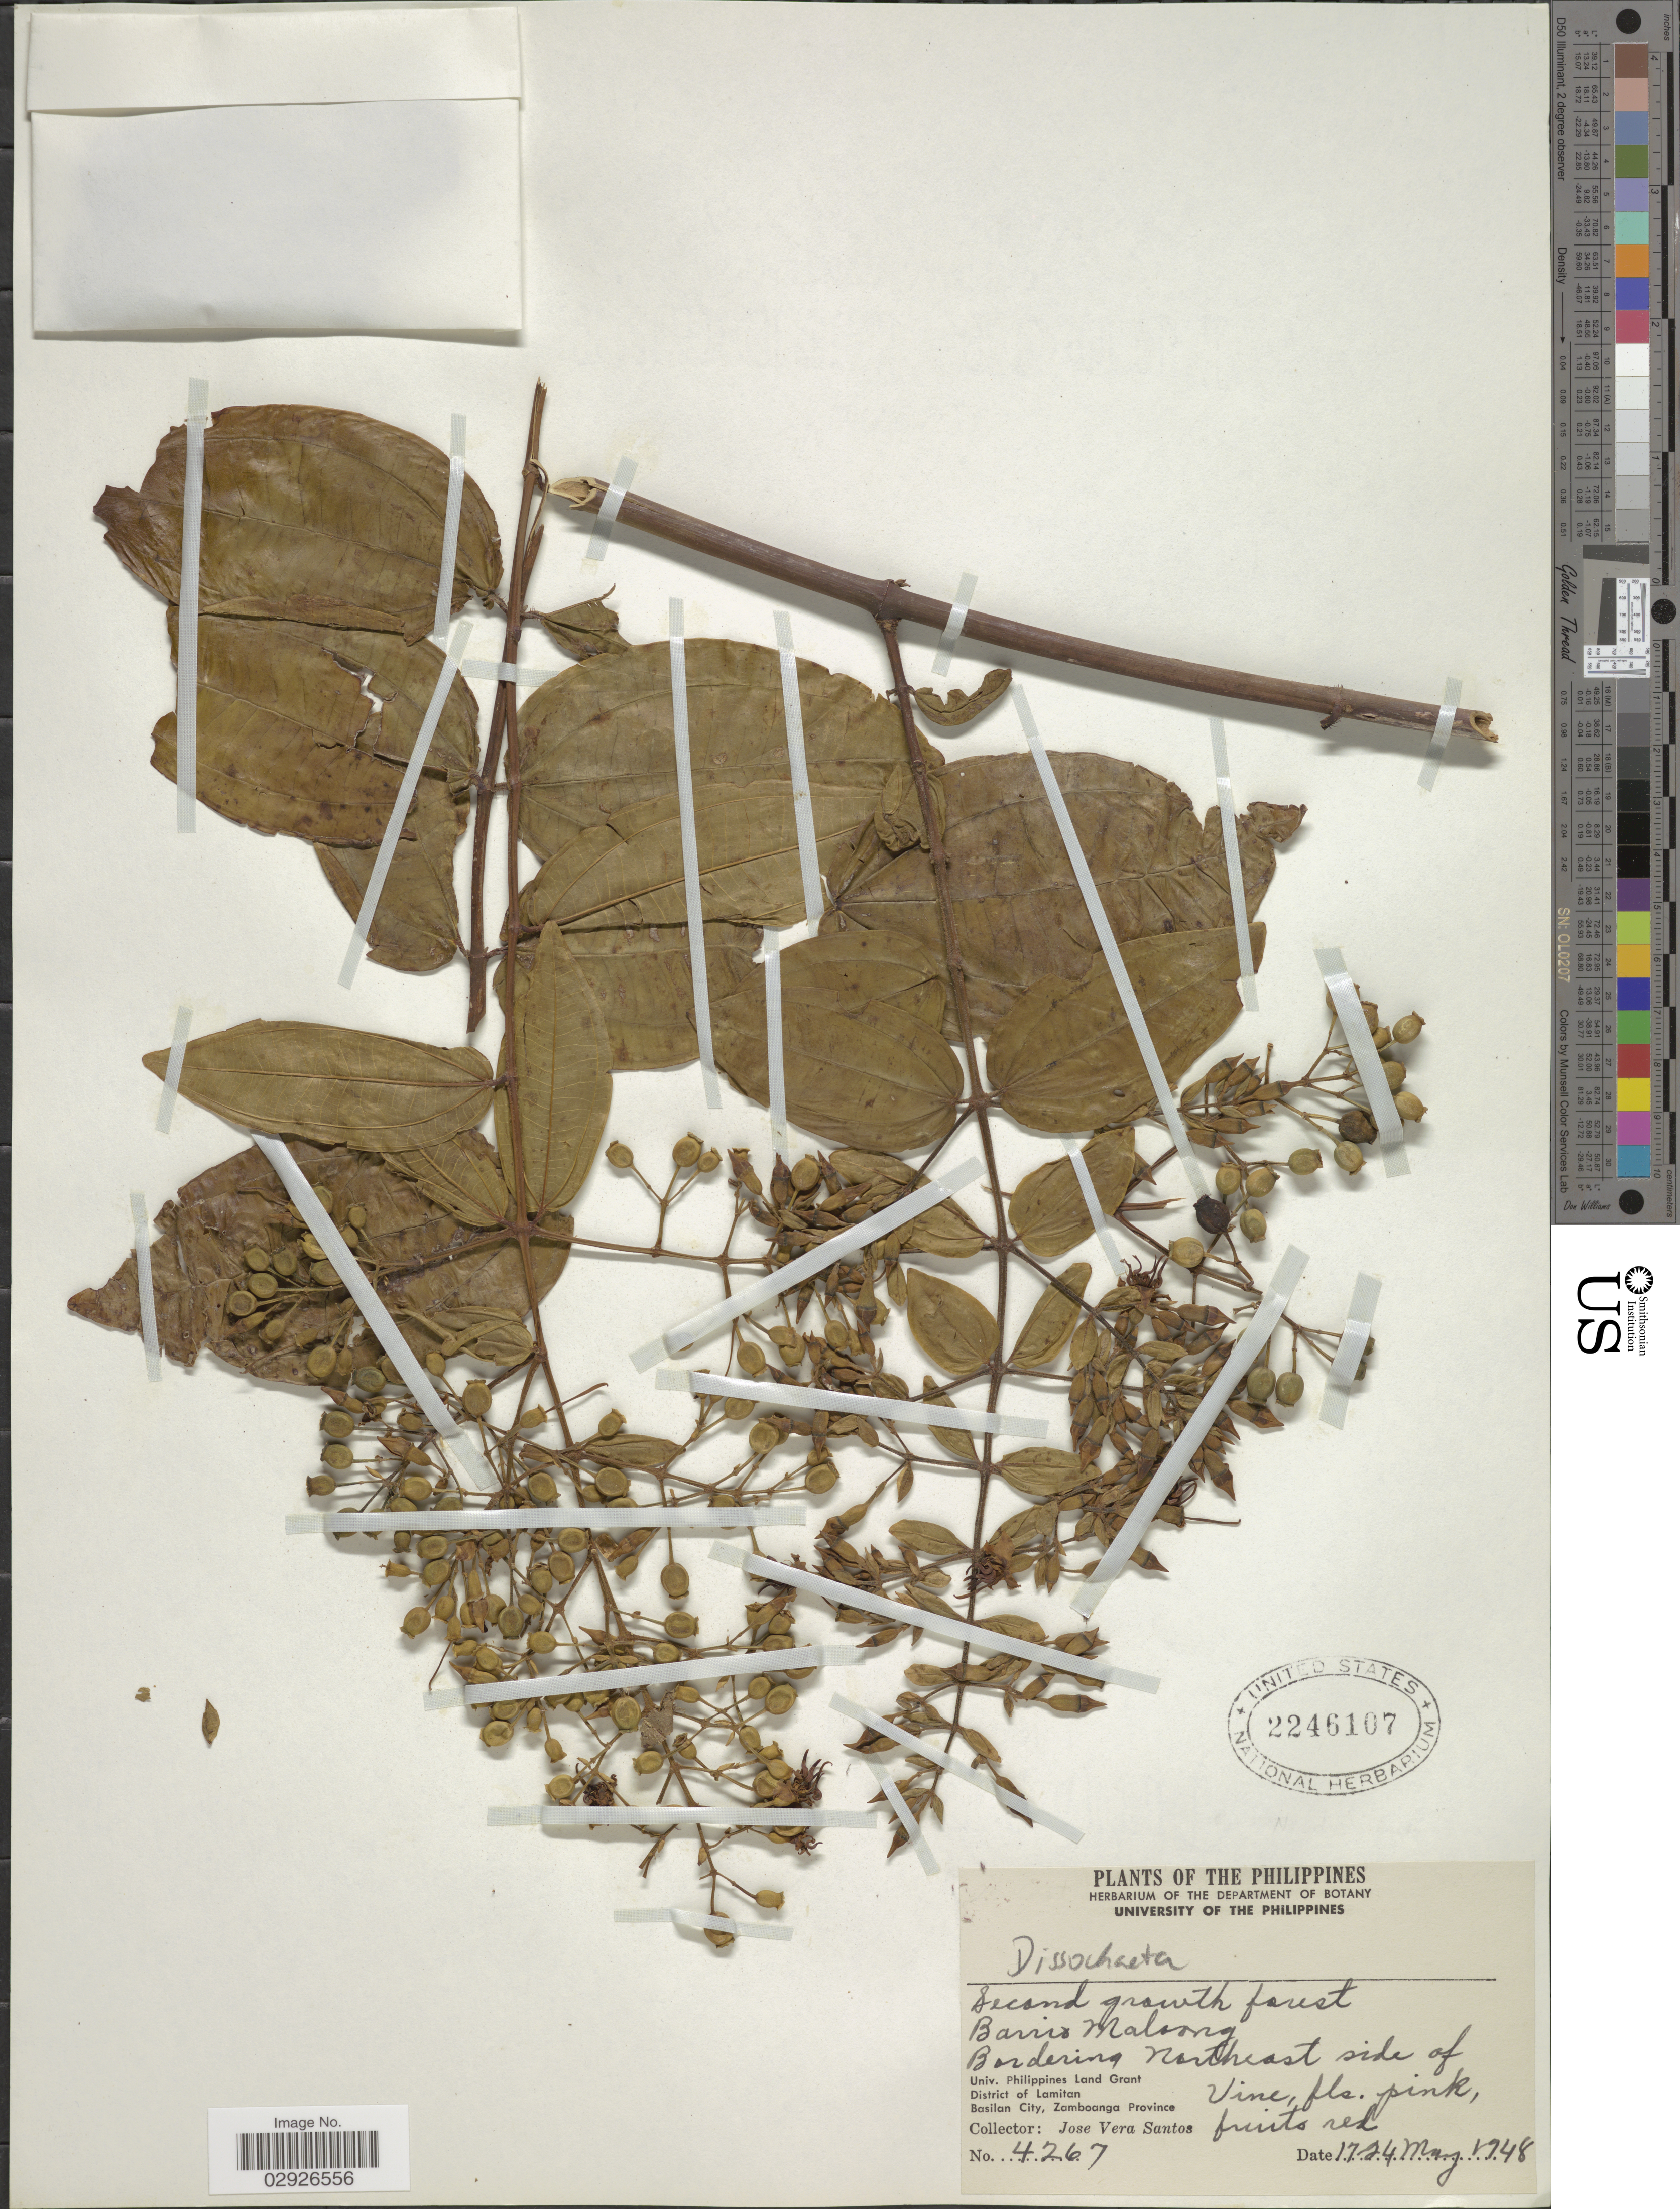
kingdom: Plantae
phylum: Tracheophyta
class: Magnoliopsida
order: Myrtales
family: Melastomataceae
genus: Dissochaeta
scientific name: Dissochaeta celebica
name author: Blume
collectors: J. V. Santos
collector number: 4267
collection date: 1948-05-17/1948-05-24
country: Philippines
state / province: Muslim Mindanao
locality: Barrio Maloong. Bordering Northeast side of Vine. Univ. Philippines Land Grant. District of Lamitan. Basilan City, Zamboango Province.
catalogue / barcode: US 2246107